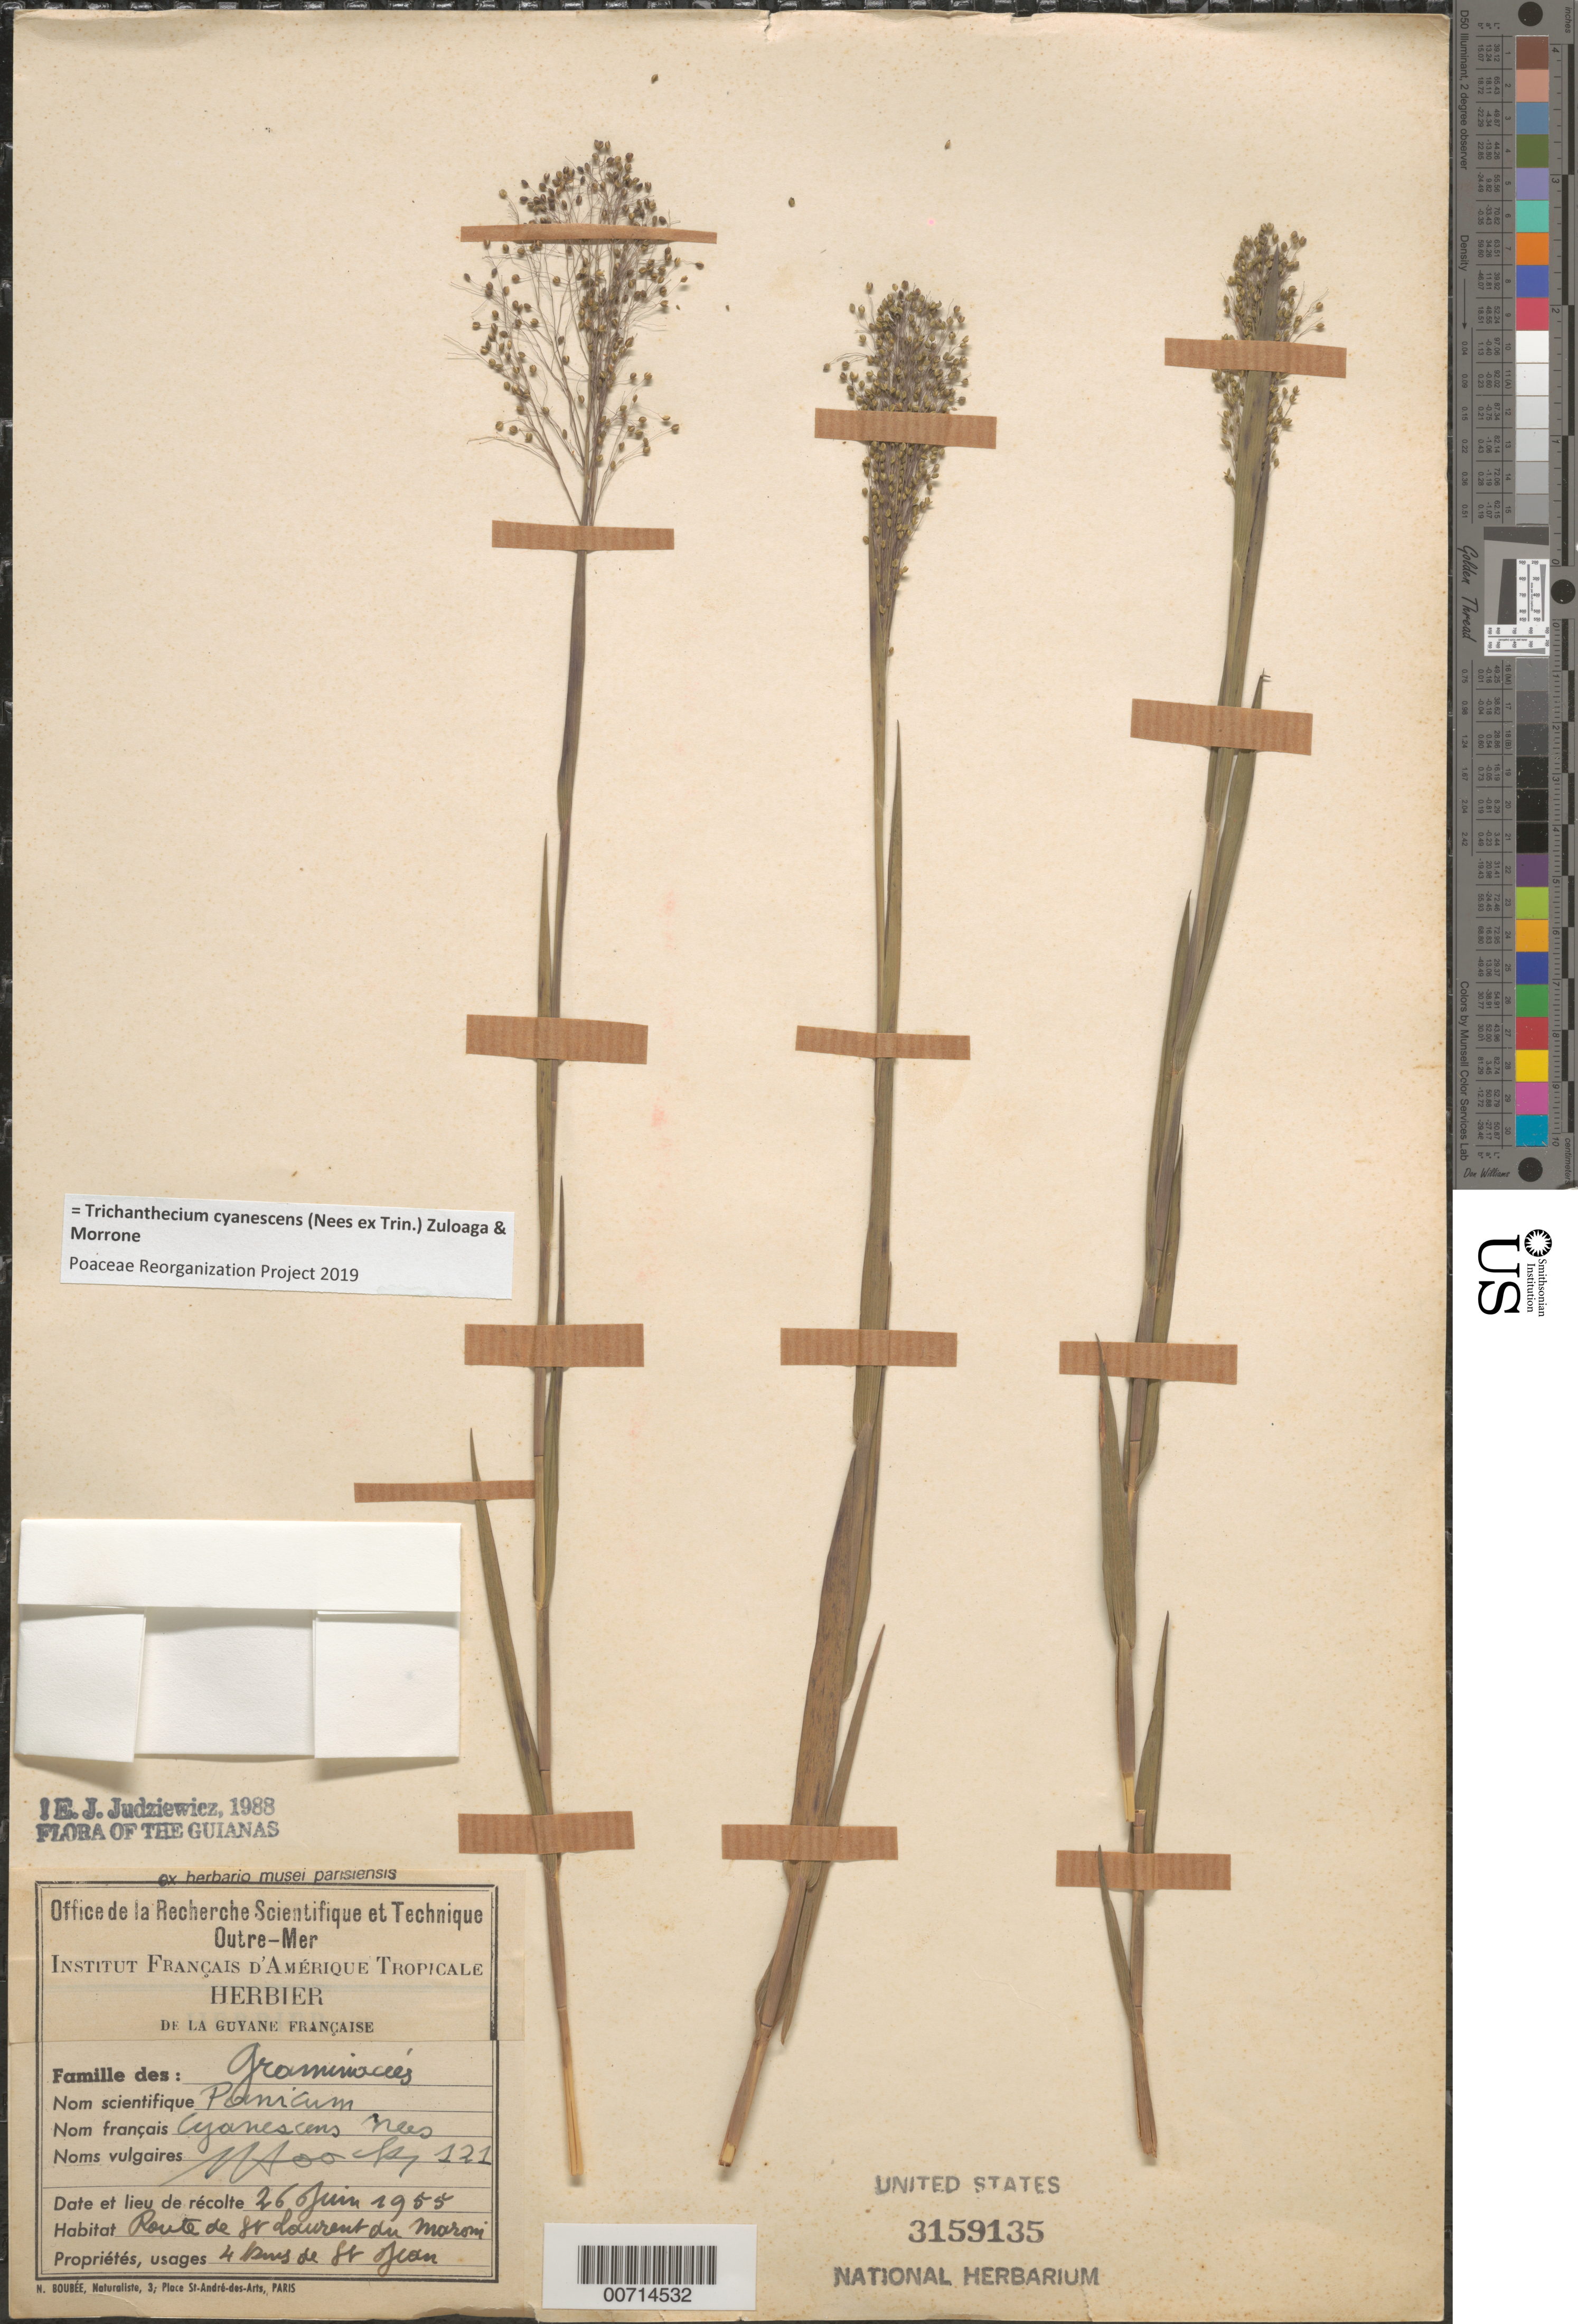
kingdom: Plantae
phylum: Tracheophyta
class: Liliopsida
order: Poales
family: Poaceae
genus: Panicum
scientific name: Panicum cyanescens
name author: Nees ex Trin.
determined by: Judziewicz, E. J.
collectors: J. Hoock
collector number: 121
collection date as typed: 26-Jun-55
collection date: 1955-06-26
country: French Guiana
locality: Route de Saint Laurent du Maroni, 4 km de Saint Jean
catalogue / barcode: US 3159135